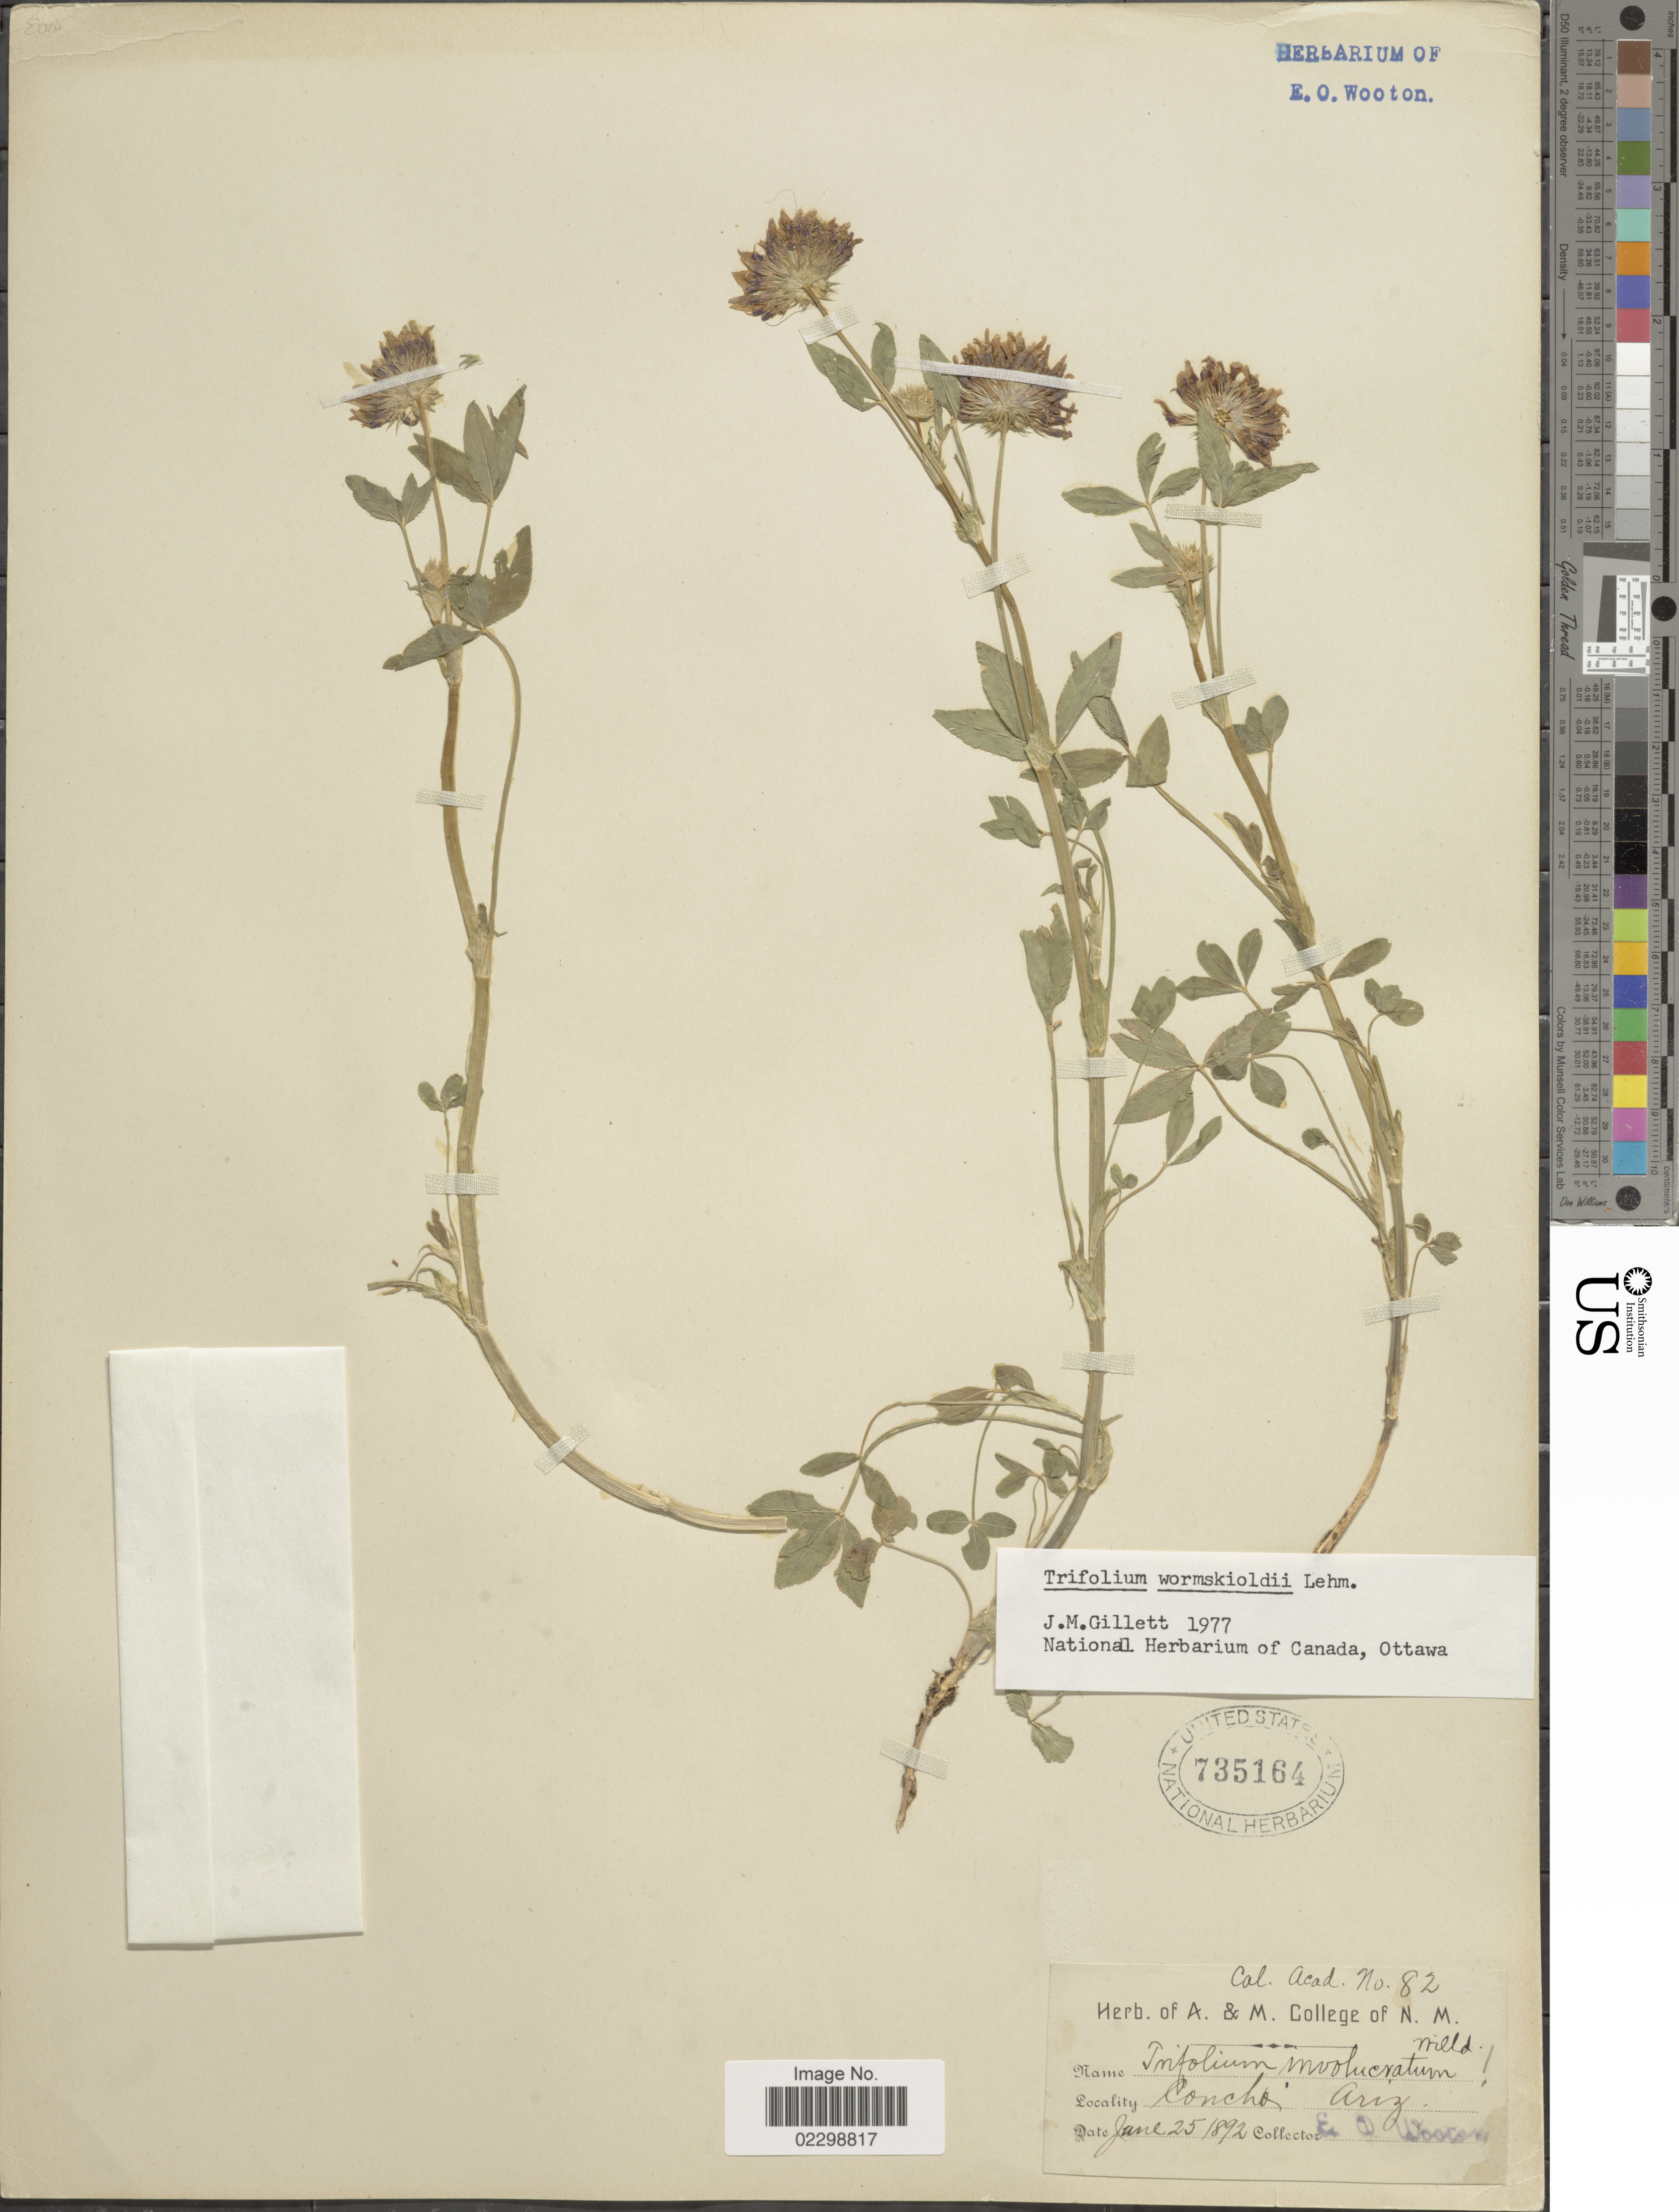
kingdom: Plantae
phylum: Tracheophyta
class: Magnoliopsida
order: Fabales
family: Fabaceae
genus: Trifolium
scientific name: Trifolium wormskioldii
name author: Lehm.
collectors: E. O. Wooton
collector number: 82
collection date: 1892-06-25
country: United States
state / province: Arizona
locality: Concho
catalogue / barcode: US 735164